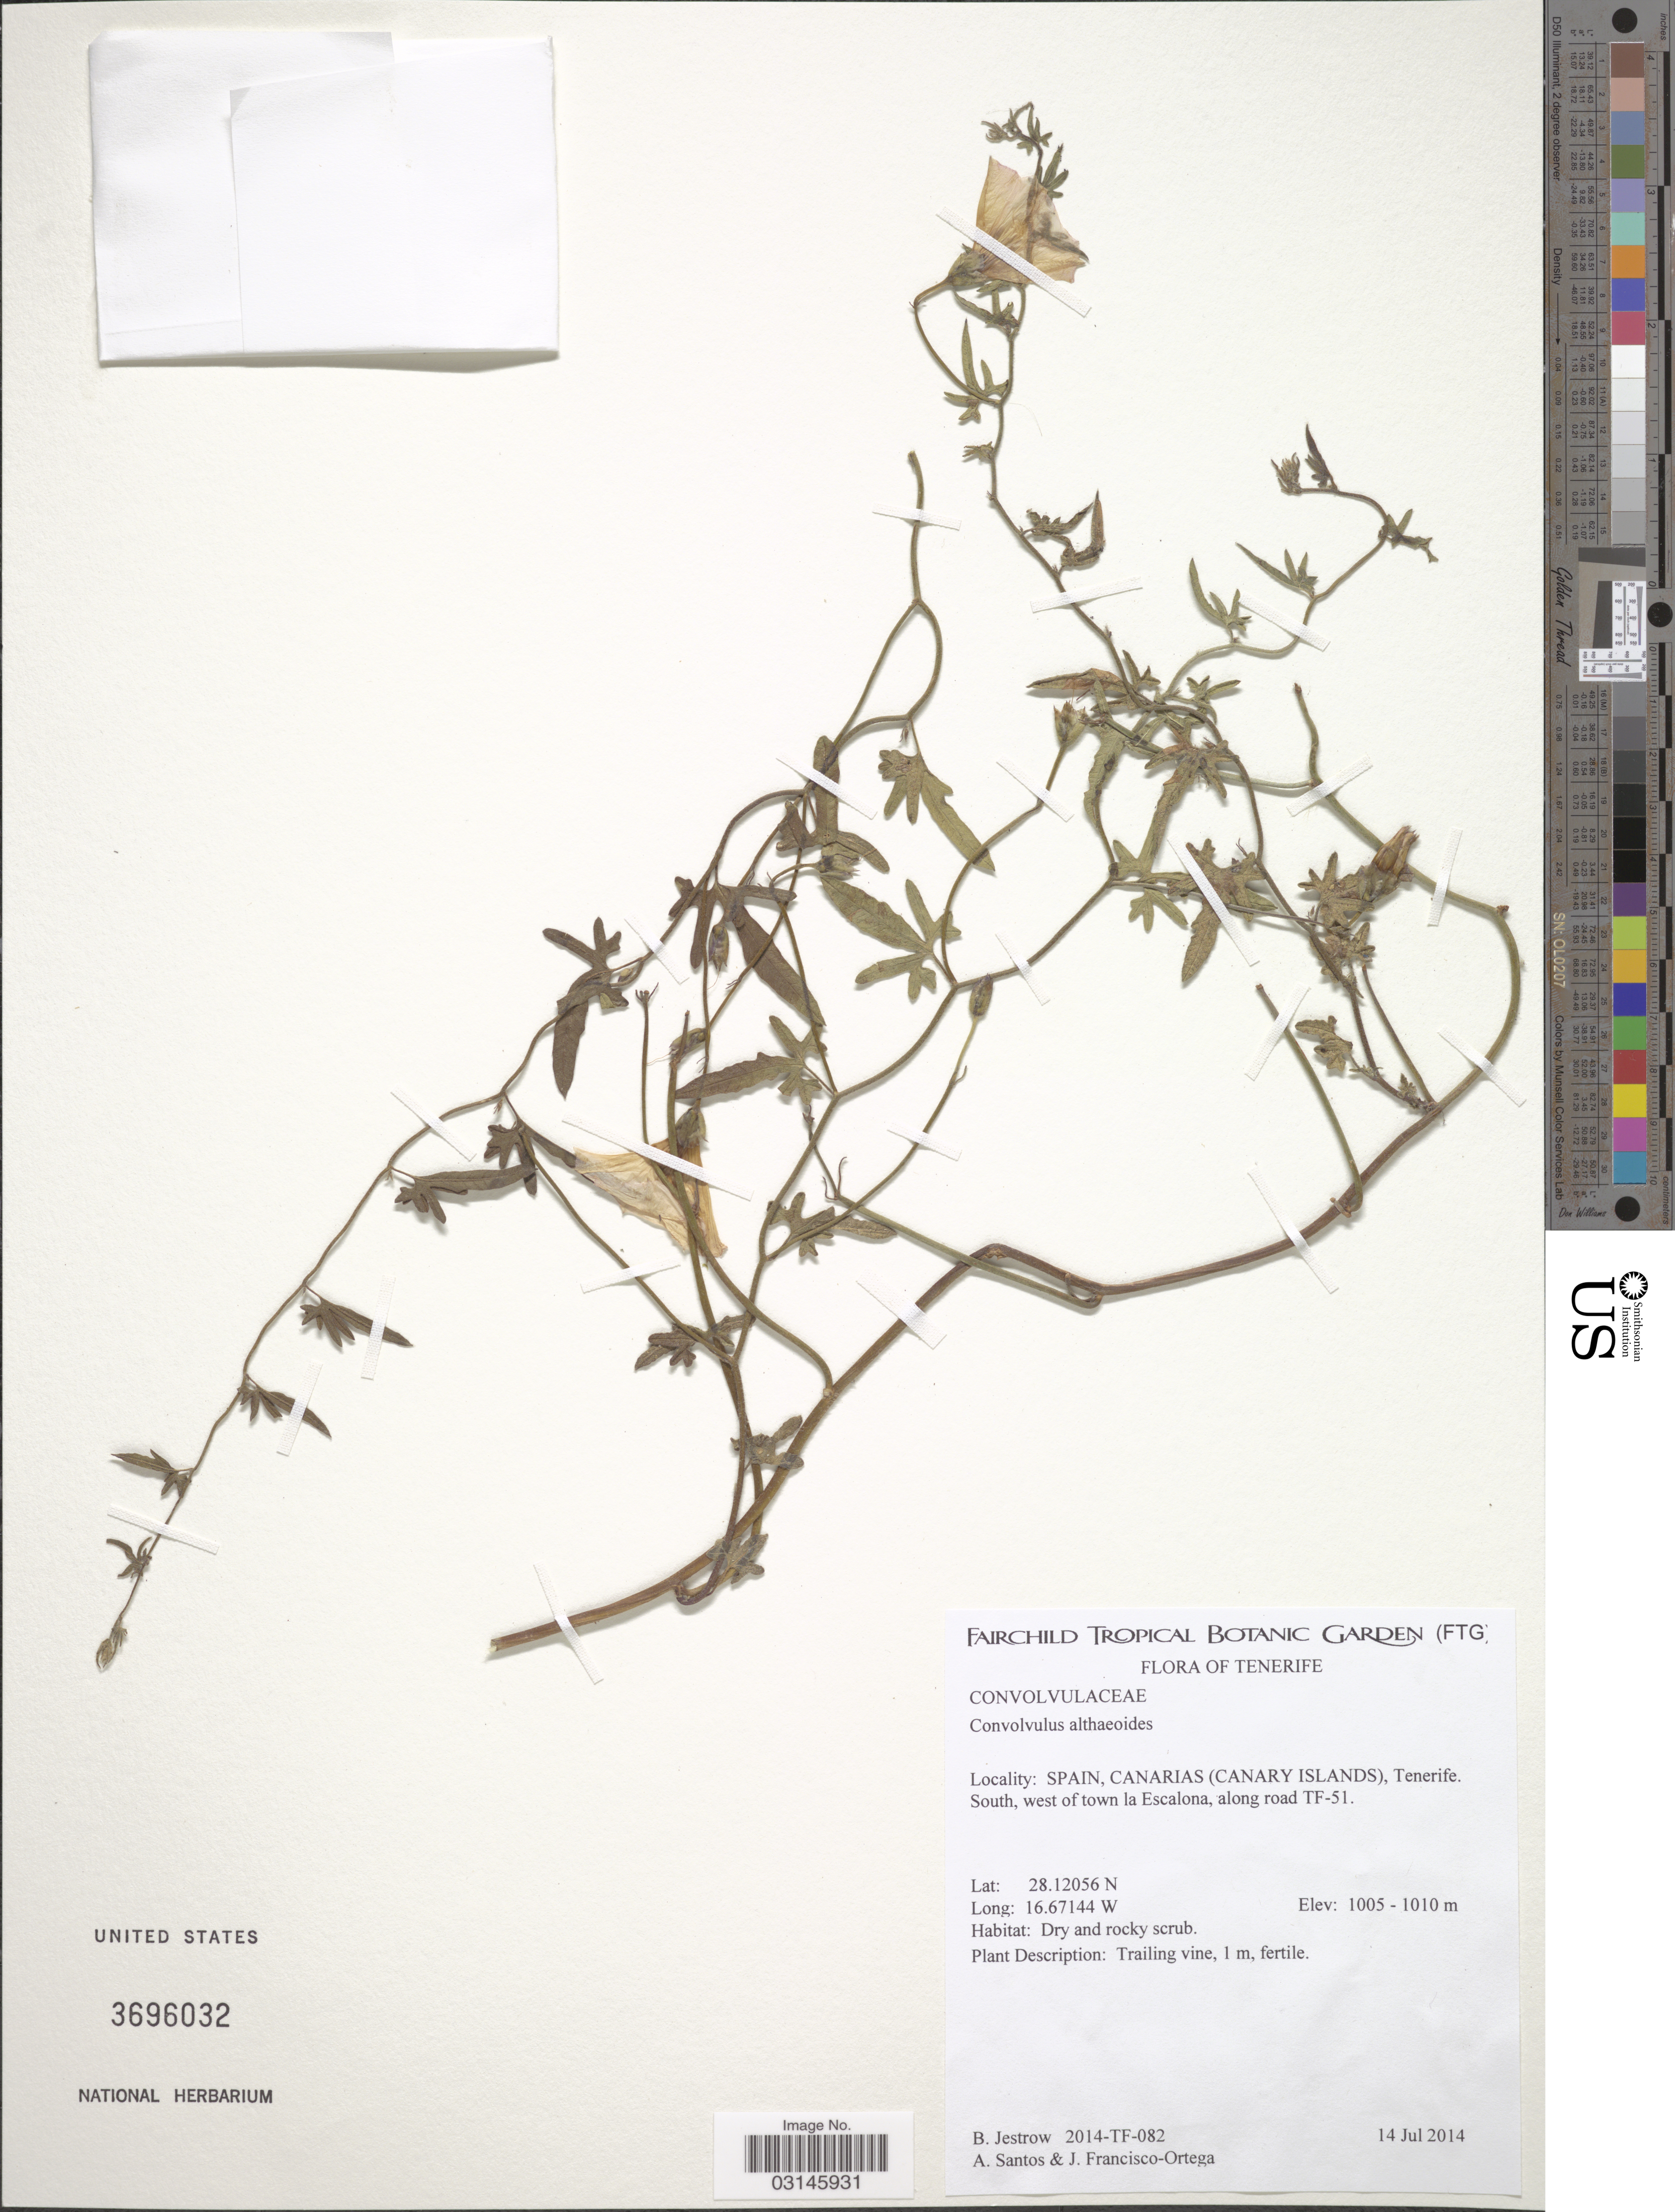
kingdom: Plantae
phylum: Tracheophyta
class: Magnoliopsida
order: Solanales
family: Convolvulaceae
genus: Convolvulus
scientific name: Convolvulus althaeoides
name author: L.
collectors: B. Jestrow, A. Santos & J. Fransisco-Ortega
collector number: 2014-TF-082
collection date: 2014-07-14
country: Spain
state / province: Canarias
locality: Tenerife, (Canary Islands), Tenerife. South, west of town la Escalona, along road TF-51.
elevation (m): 1005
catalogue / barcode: US 3696032